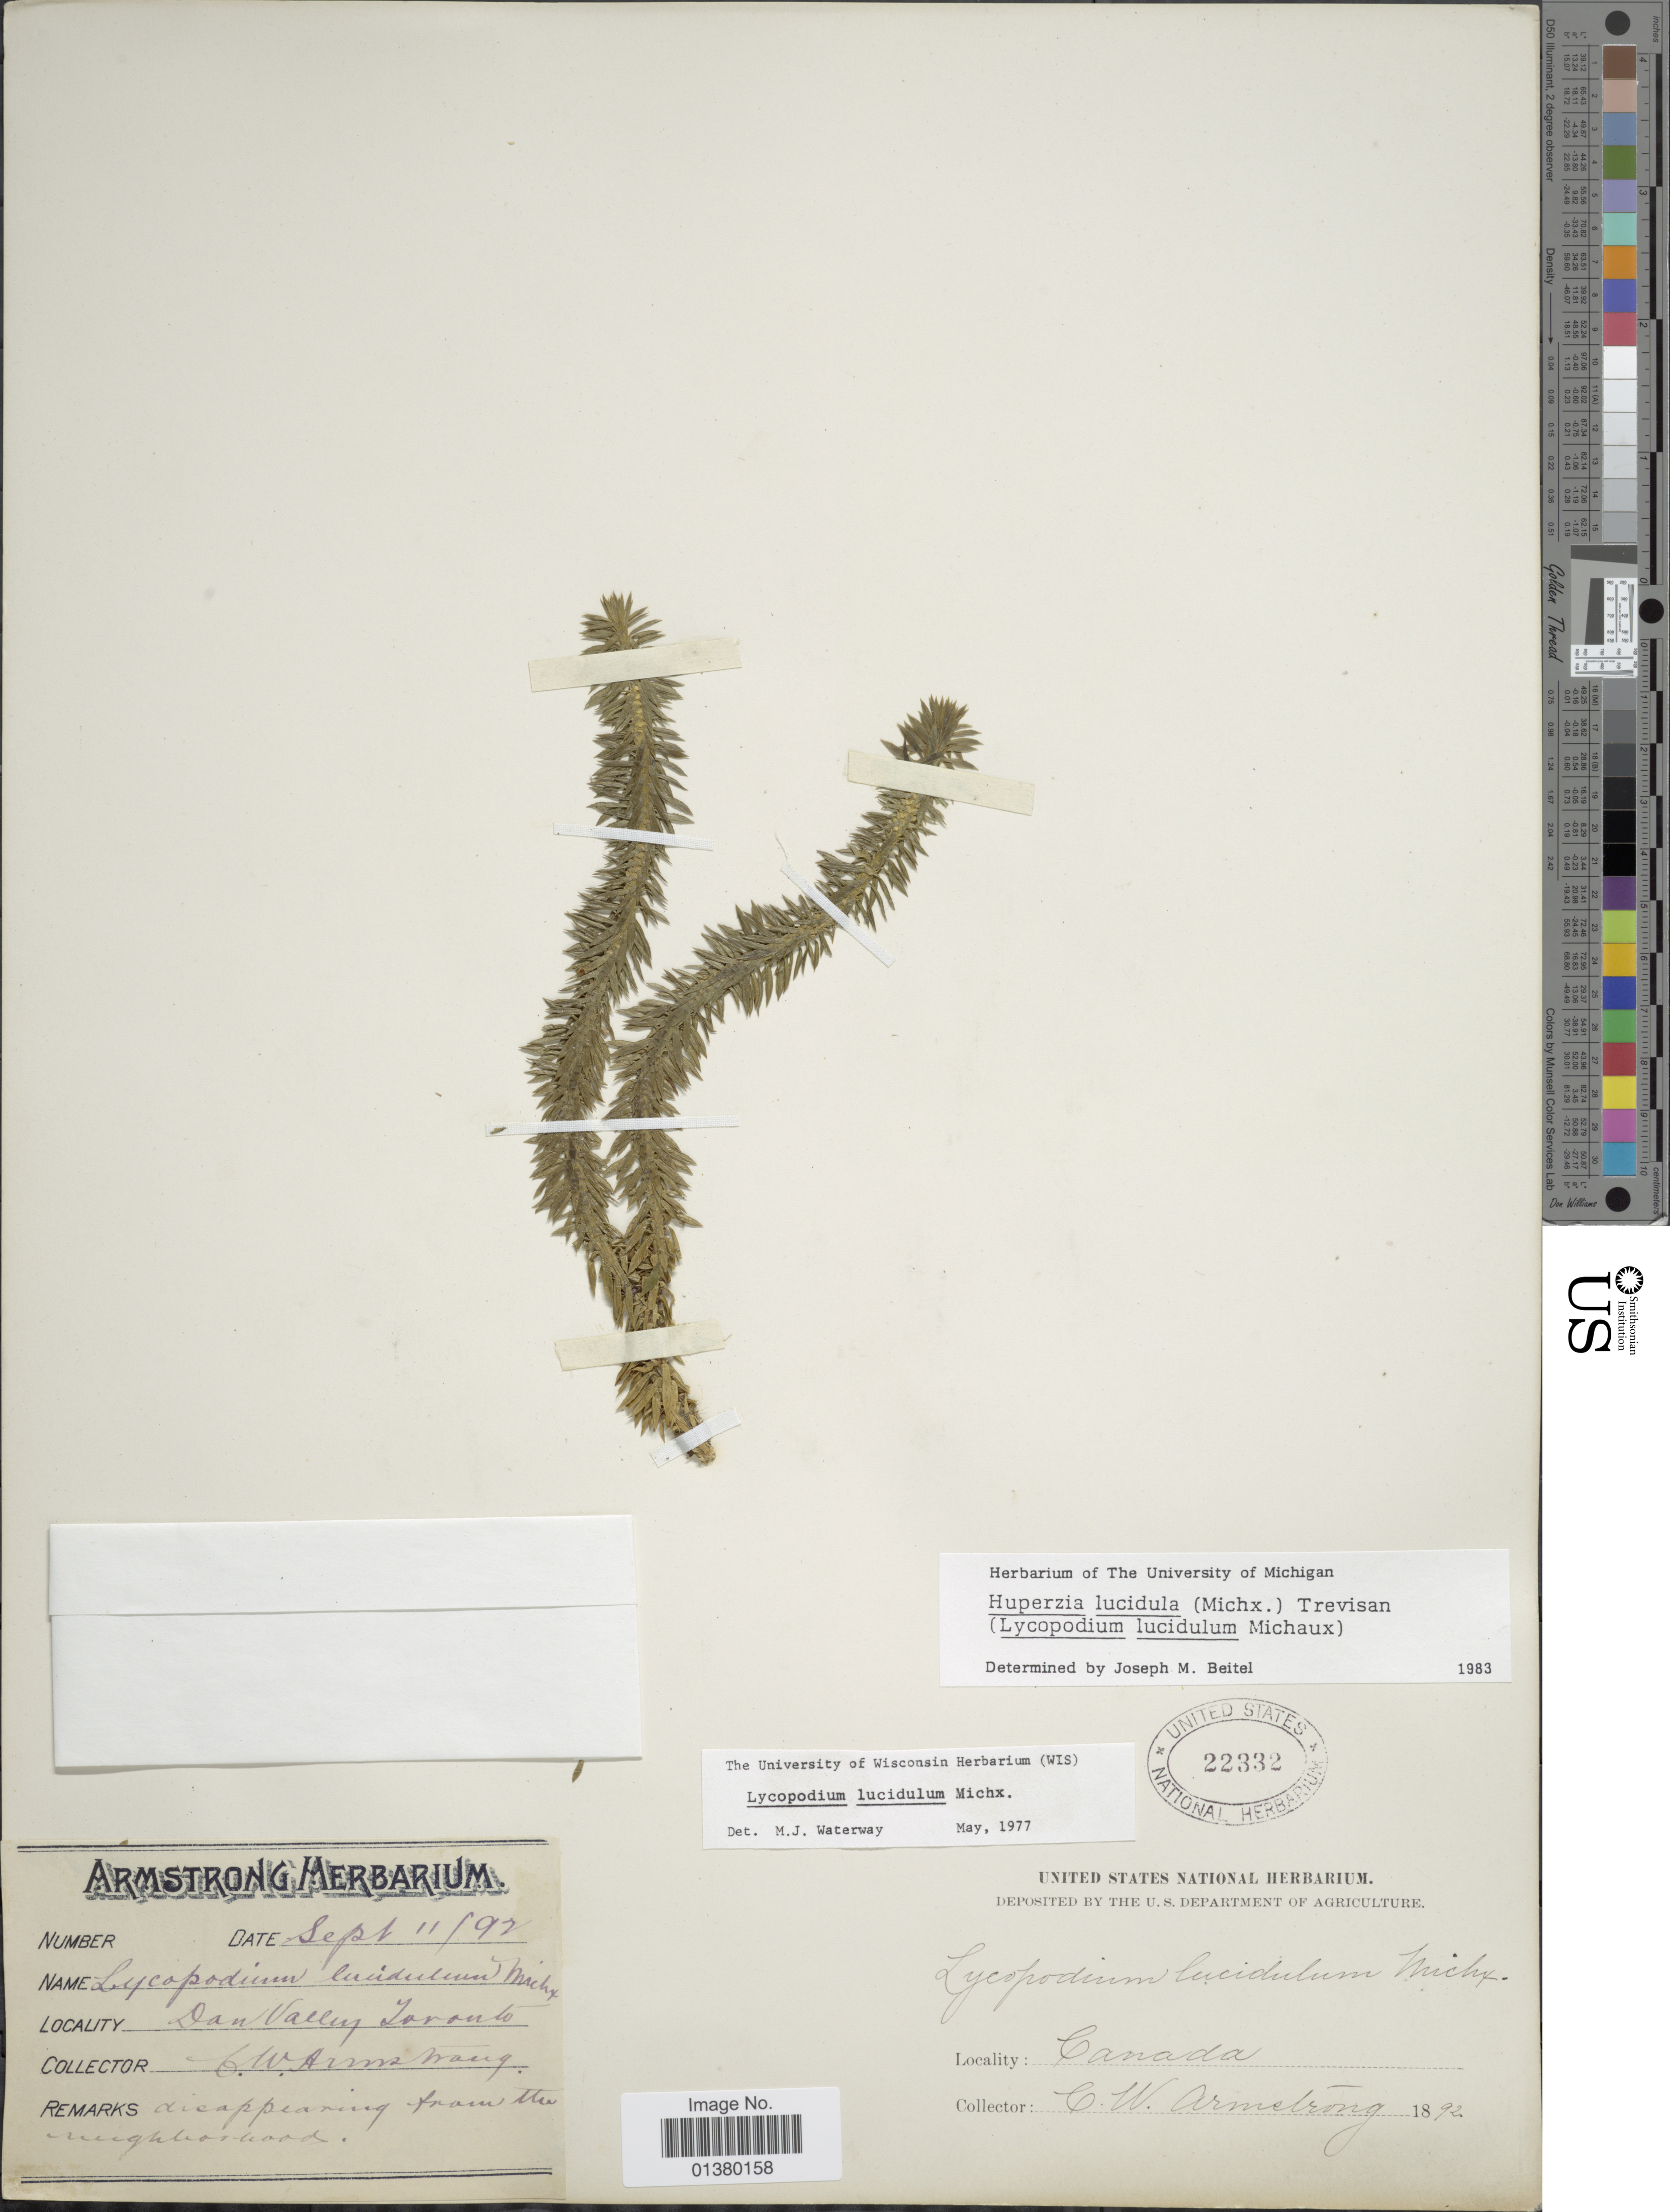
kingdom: Plantae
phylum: Tracheophyta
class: Lycopodiopsida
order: Lycopodiales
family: Lycopodiaceae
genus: Huperzia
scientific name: Huperzia lucidula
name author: (Michx.) Trevis.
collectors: C. W. Armstrong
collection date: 1892-09-11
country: Canada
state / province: Ontario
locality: Dan Valley, Toronto.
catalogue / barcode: US 22332